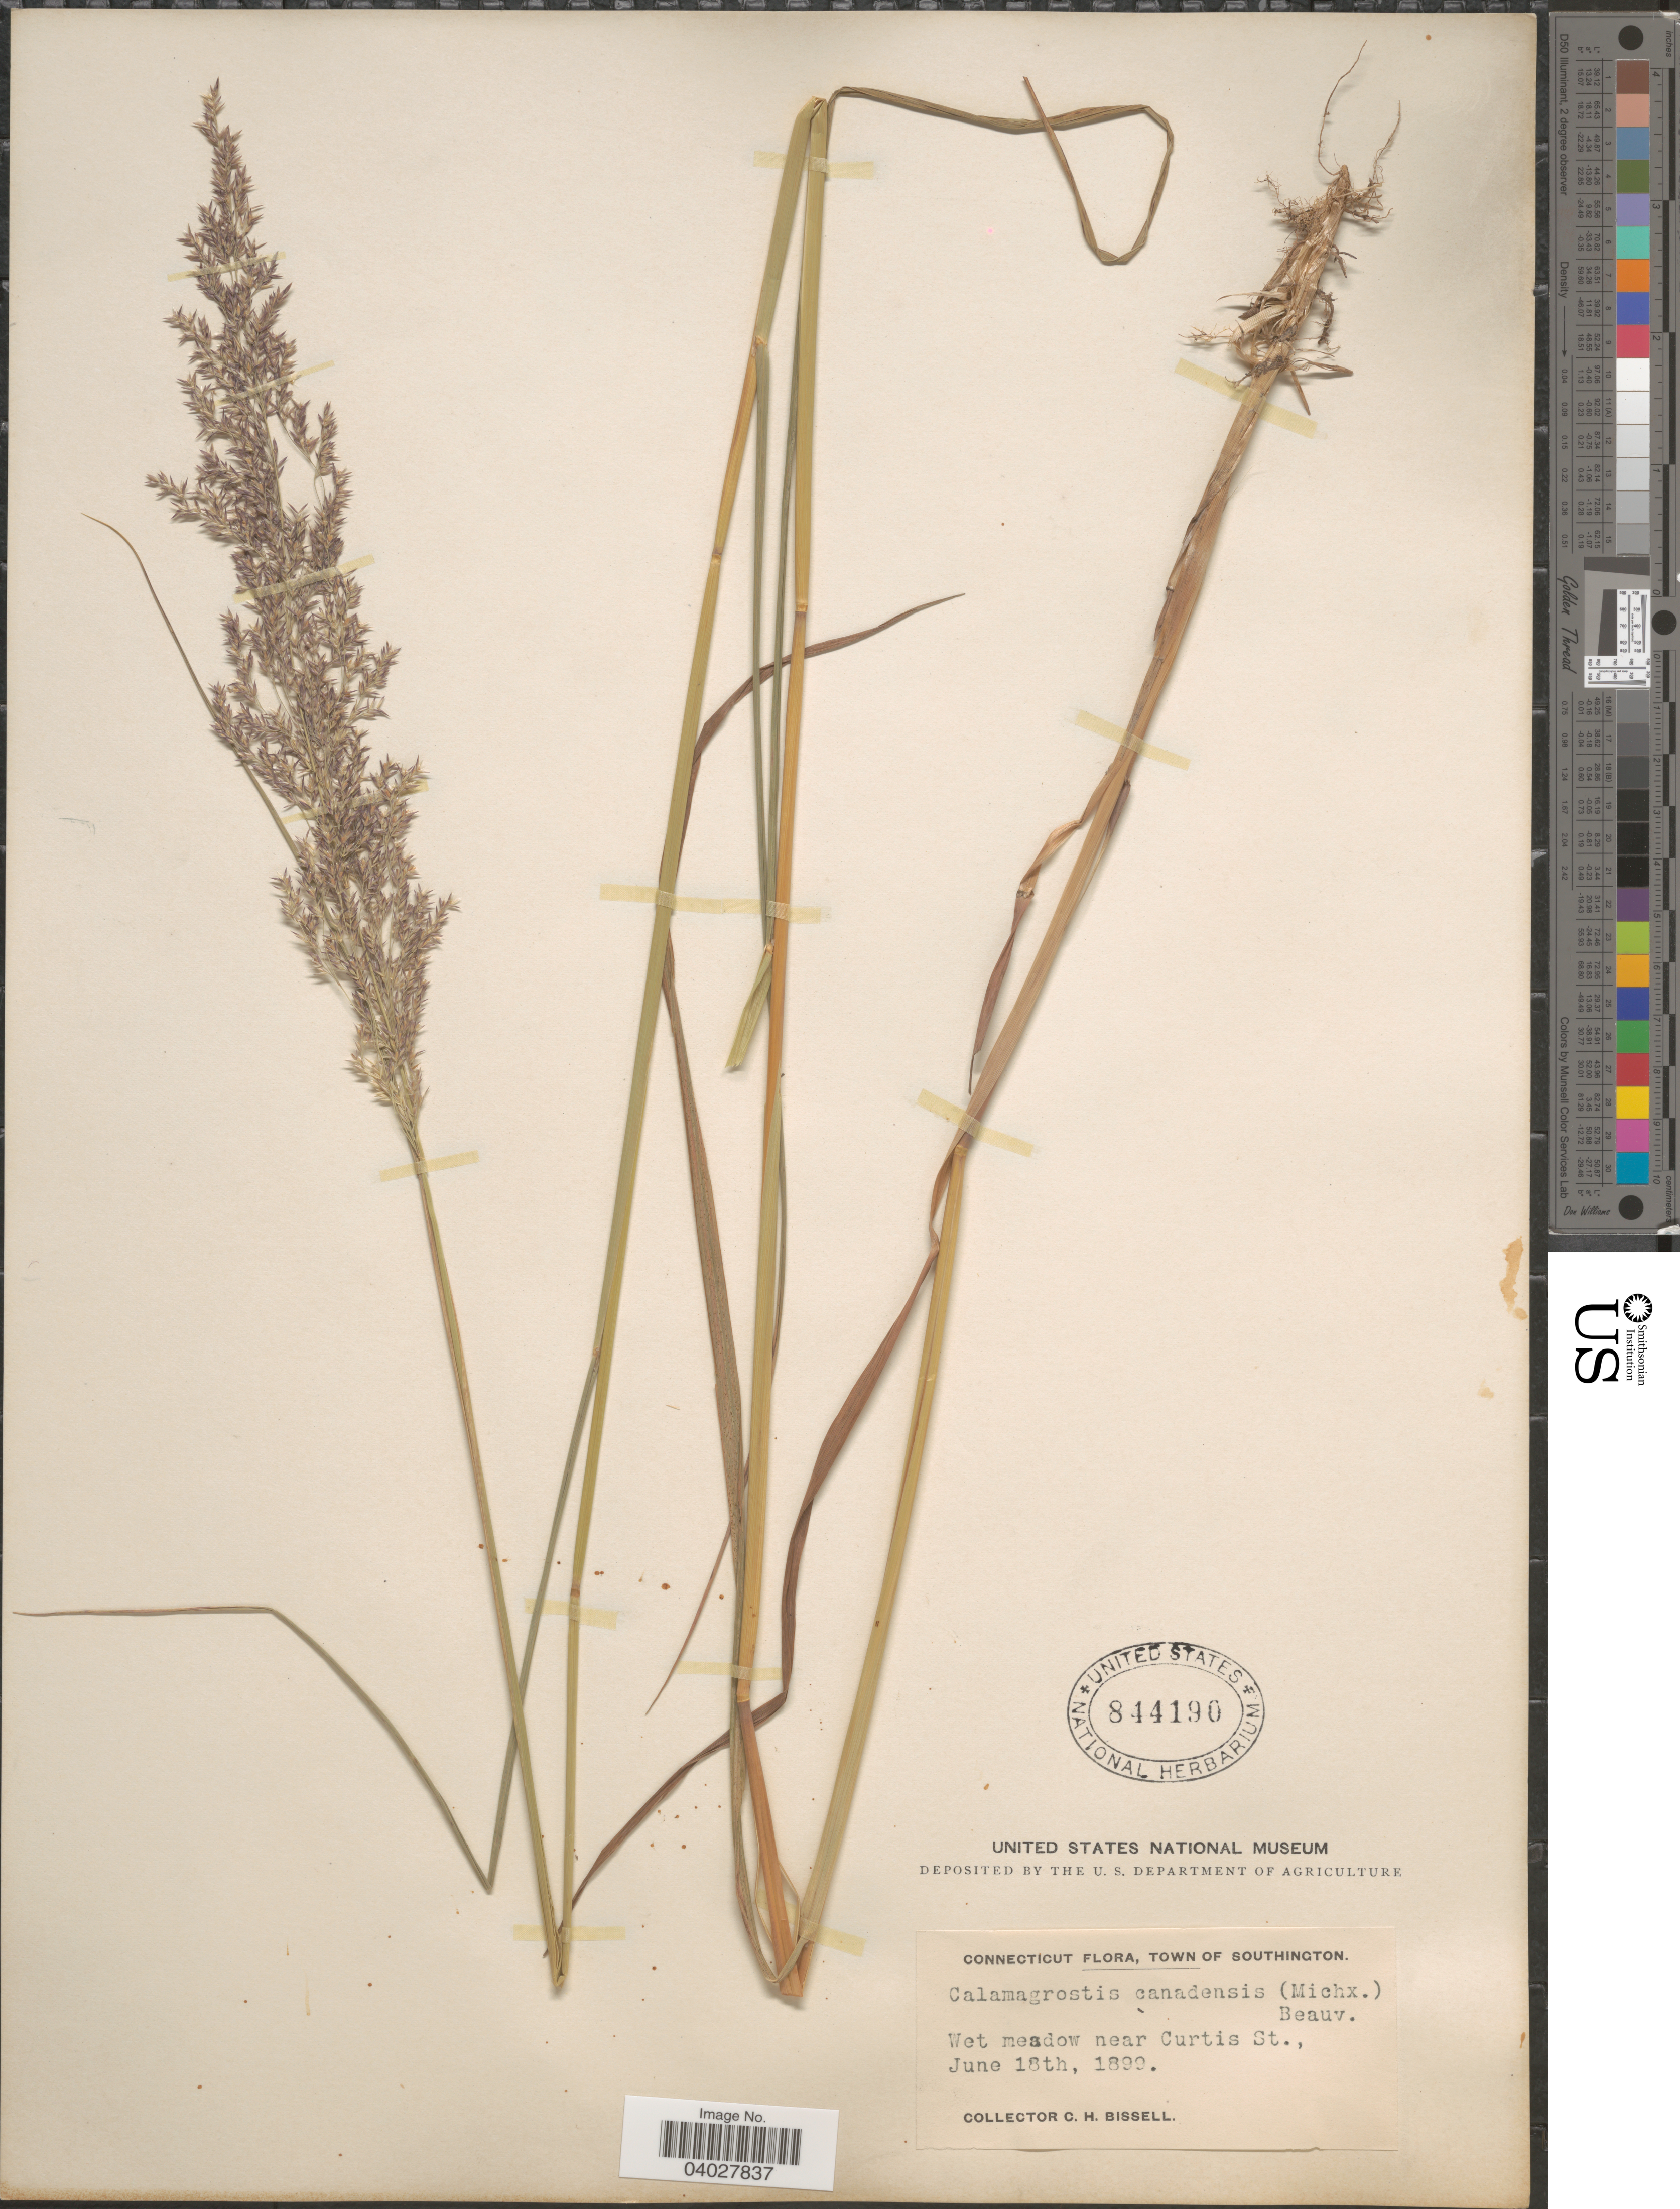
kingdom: Plantae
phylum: Tracheophyta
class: Liliopsida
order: Poales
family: Poaceae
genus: Calamagrostis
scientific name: Calamagrostis canadensis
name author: (Michx.) P. Beauv.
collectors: C. Bissell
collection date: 1899-06-18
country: United States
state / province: Connecticut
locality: Town of Southington. Wet meadow near Curtis St.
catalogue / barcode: US 844190